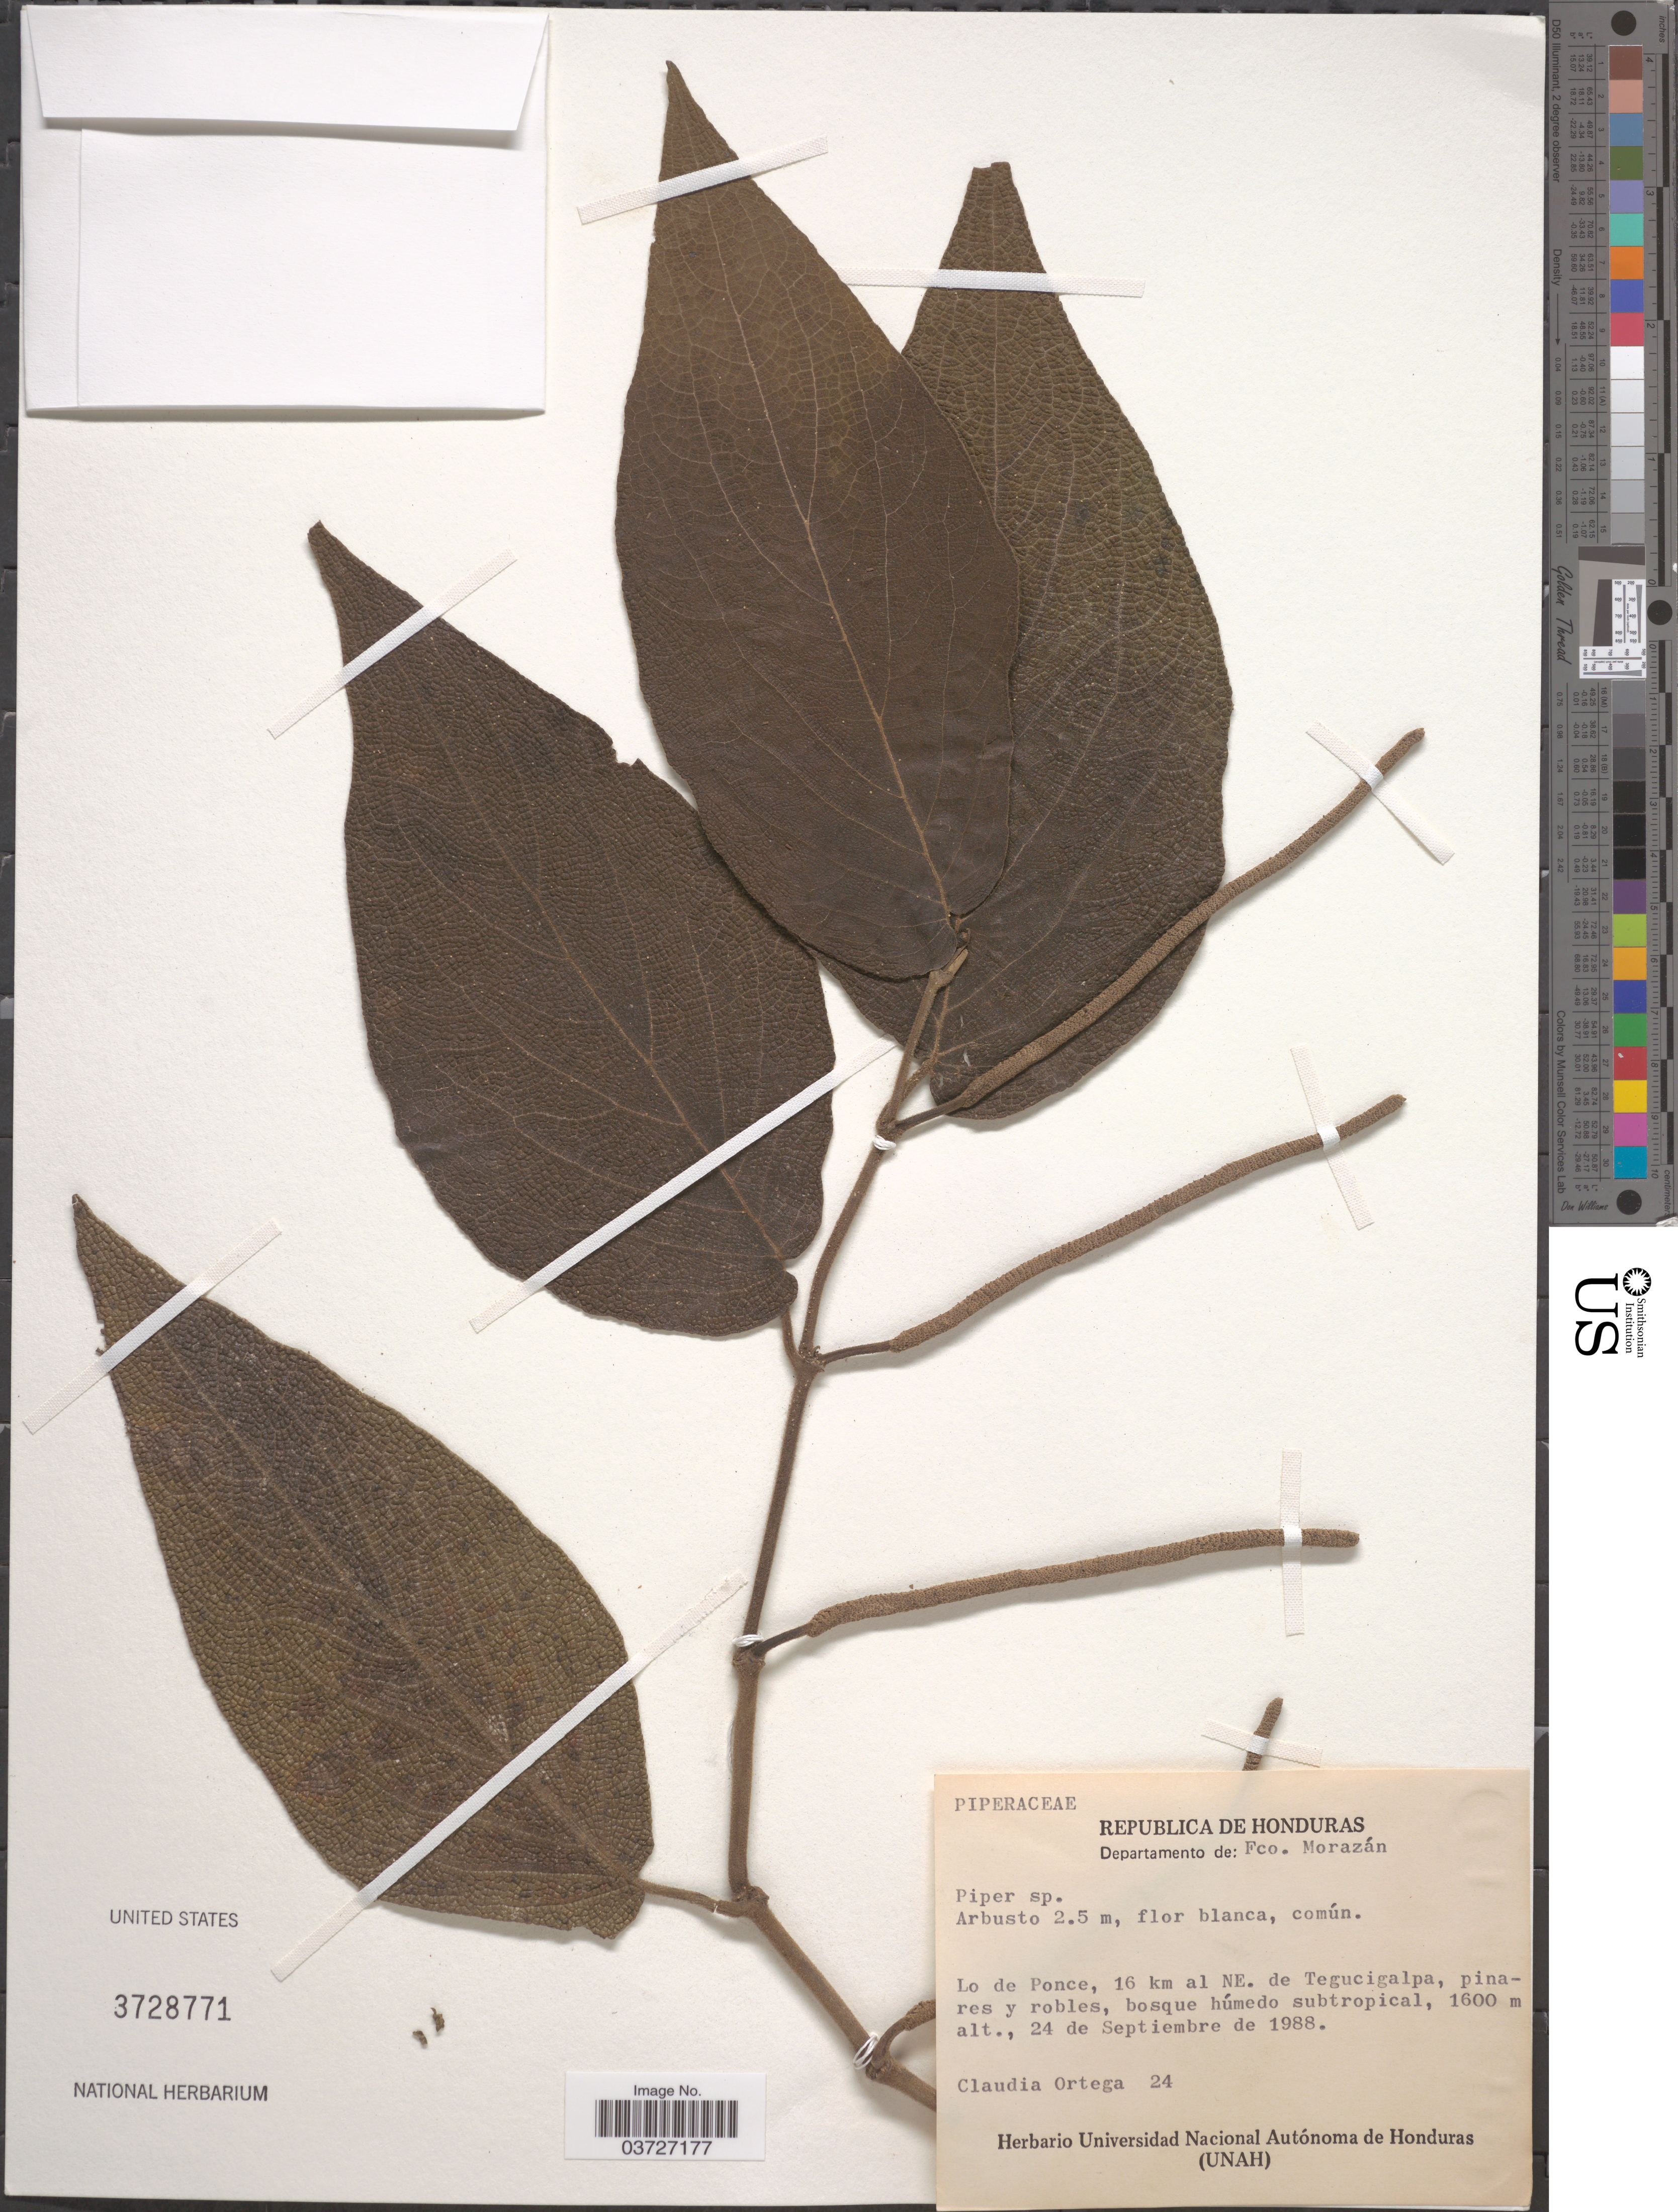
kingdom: Plantae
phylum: Tracheophyta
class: Magnoliopsida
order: Piperales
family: Piperaceae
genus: Piper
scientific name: Piper sp.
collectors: C. Ortega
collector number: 24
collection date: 1988-09-24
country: Honduras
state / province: Fco. Morazán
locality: Departamento de: Fco. Morazán. Lo de Ponce, 16 km al NE. de Tegucigalpa, pinares y robles, bosque húmedo subtropical.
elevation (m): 1600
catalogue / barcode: US 3728771